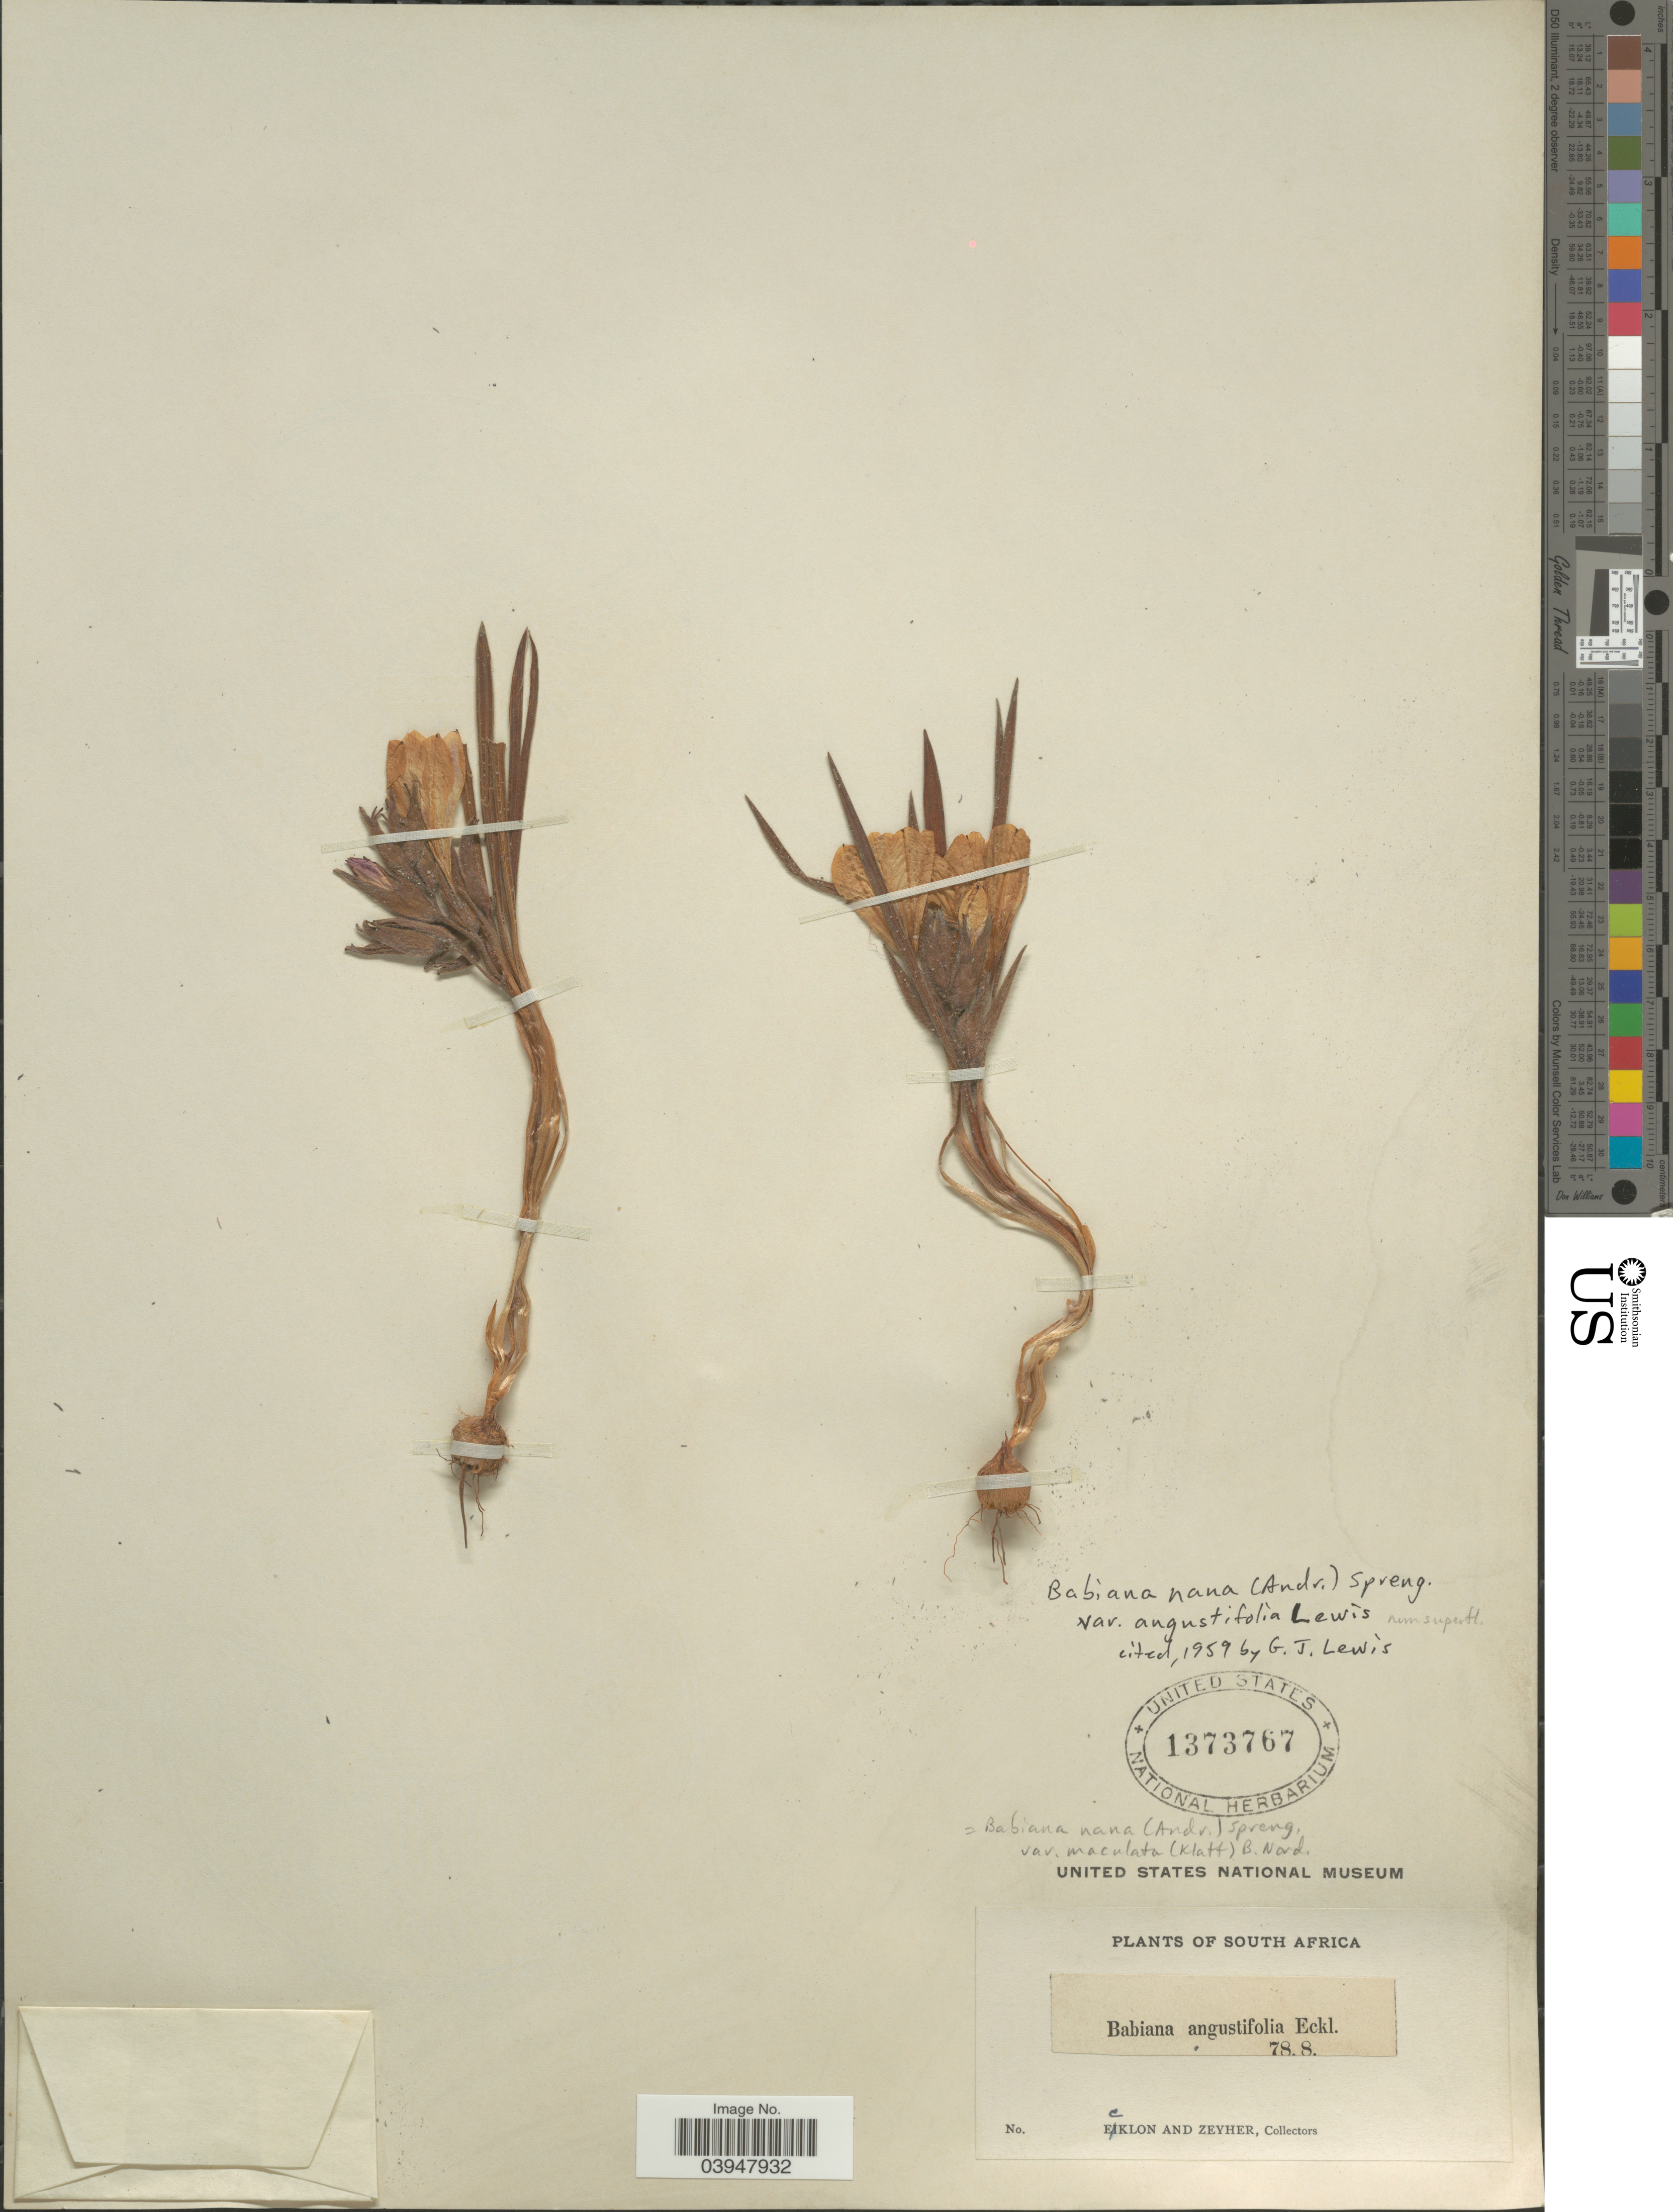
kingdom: Plantae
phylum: Tracheophyta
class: Liliopsida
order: Asparagales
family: Iridaceae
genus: Babiana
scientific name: Babiana nana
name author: (Andrews) Spreng.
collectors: -. Ecklon & -. Zeyher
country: South Africa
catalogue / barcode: US 1373767